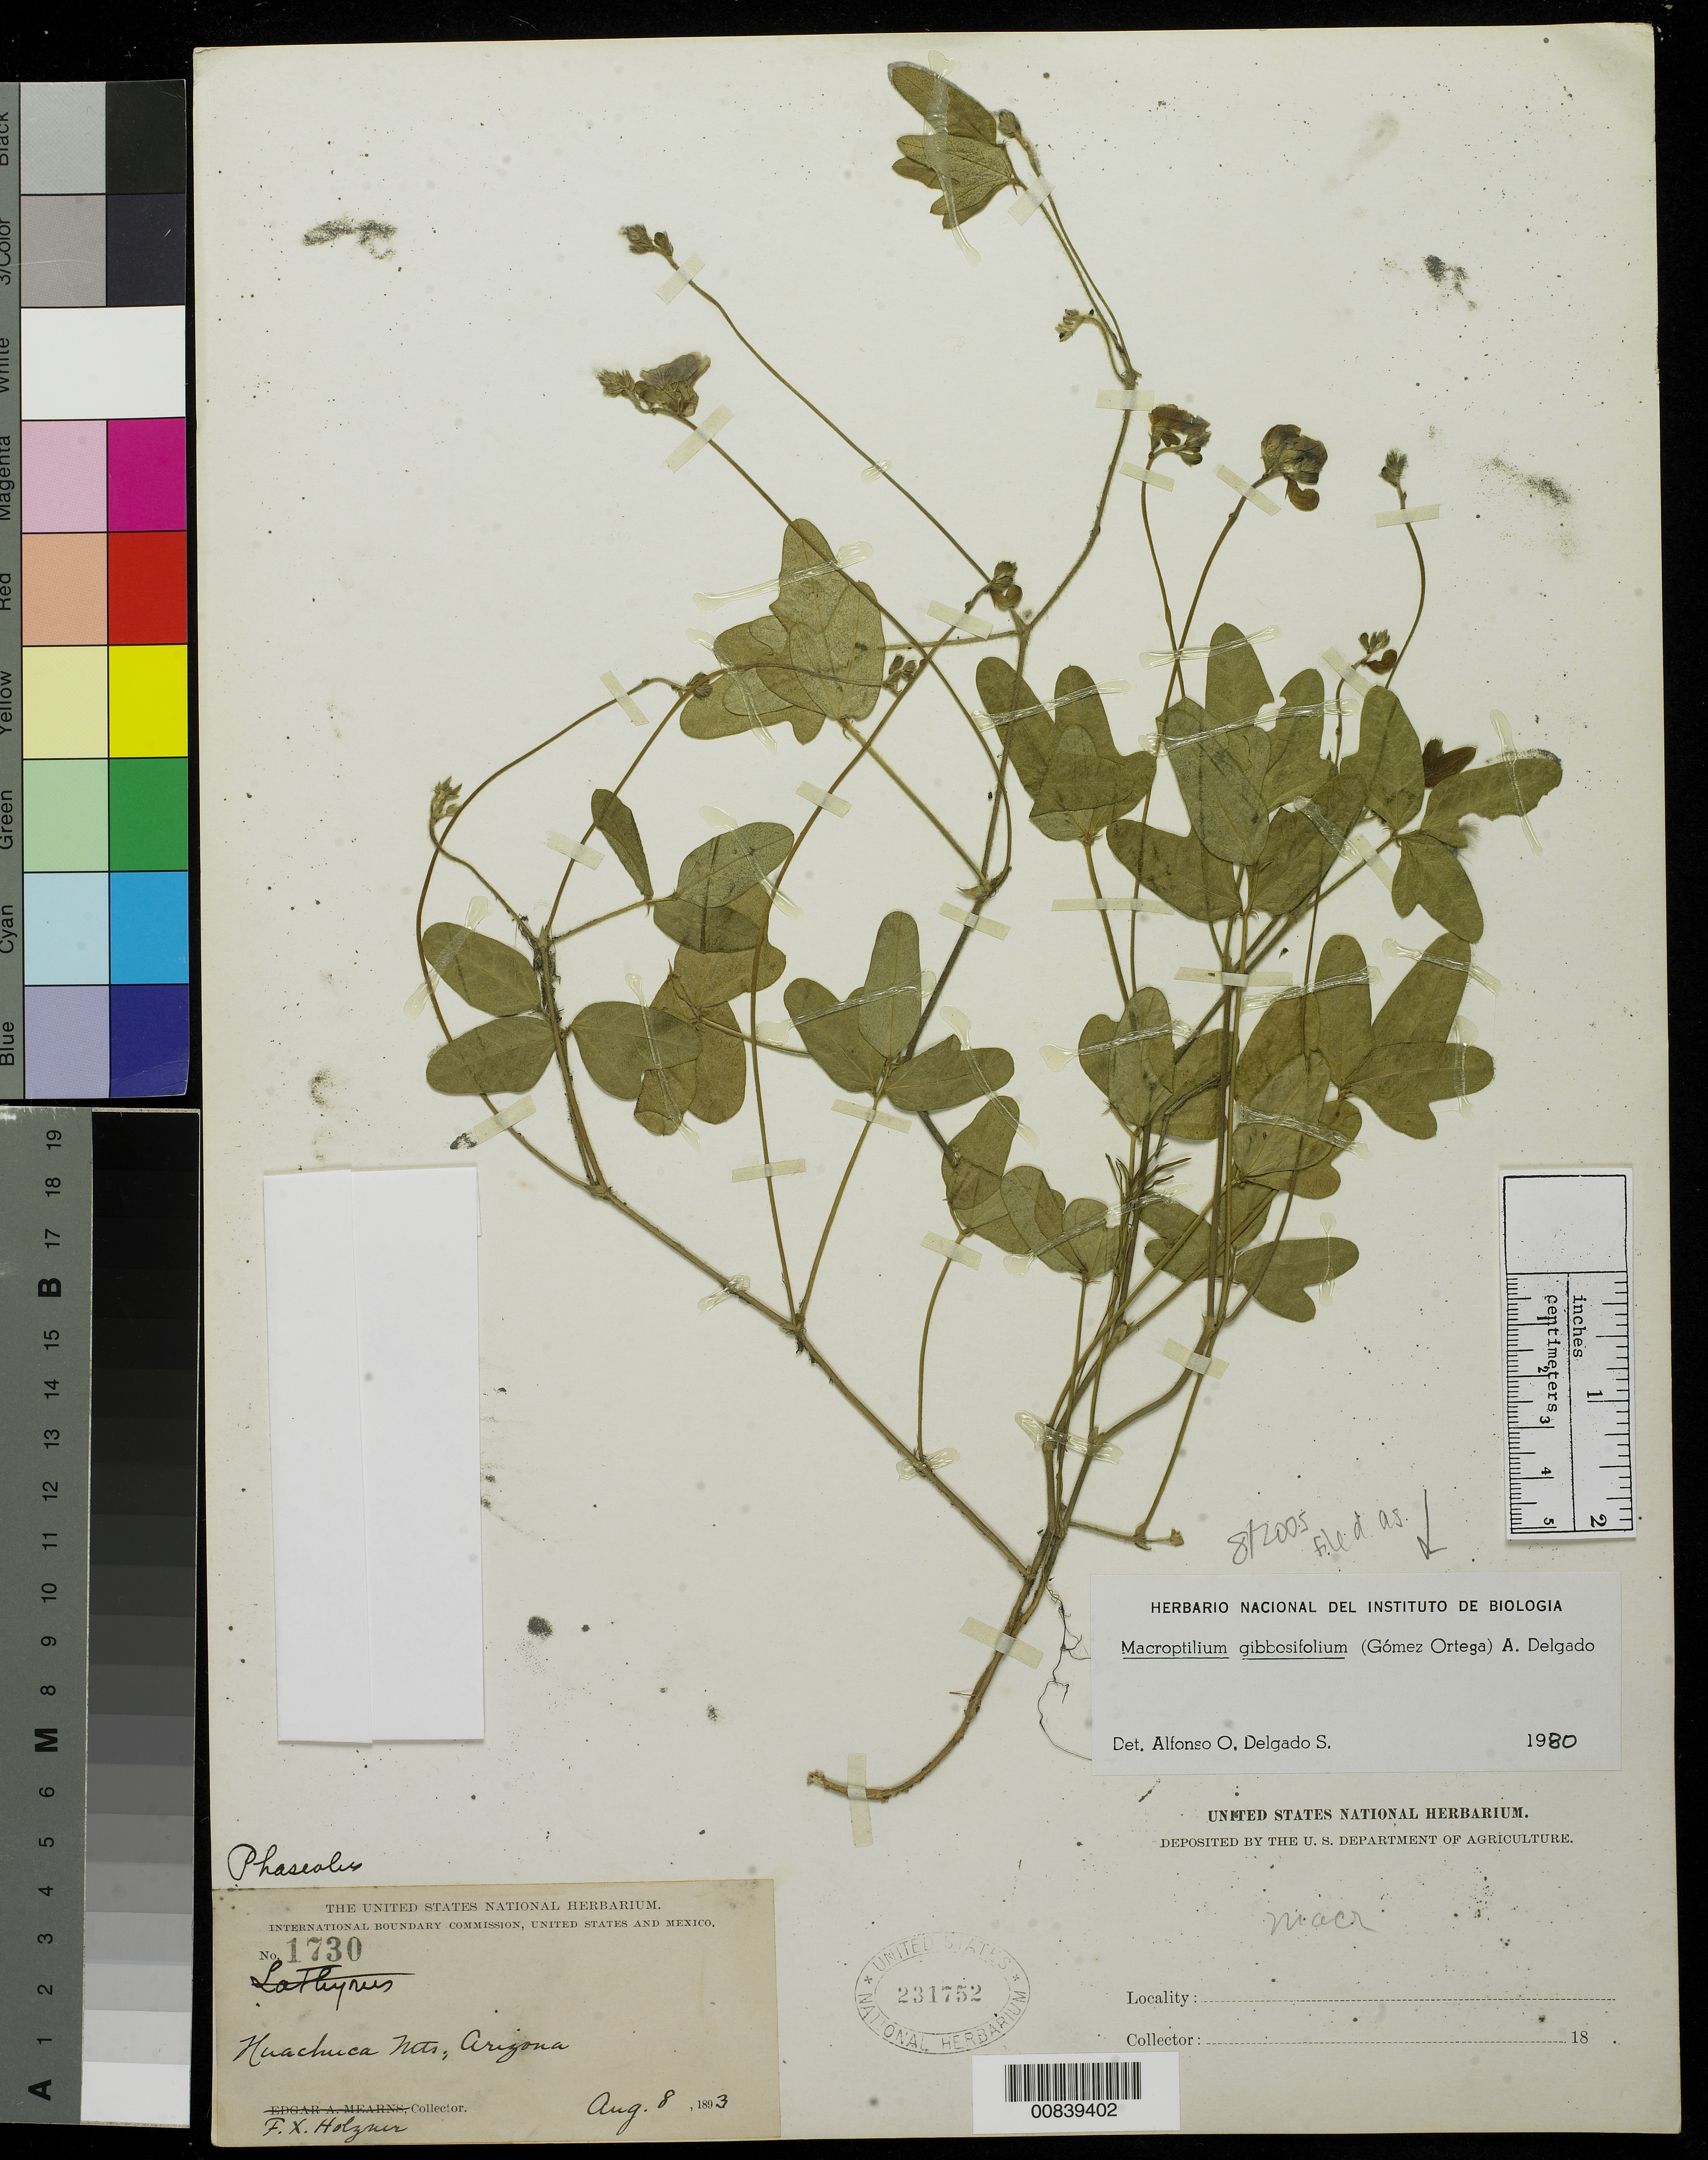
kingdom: Plantae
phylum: Tracheophyta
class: Magnoliopsida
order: Fabales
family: Fabaceae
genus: Macroptilium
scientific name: Macroptilium gibbosifolium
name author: (Ortega) A. Delgado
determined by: Delgado S., A. O.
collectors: F. X. Holzner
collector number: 1730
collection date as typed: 08 Aug 1893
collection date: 1893-08-08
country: United States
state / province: Arizona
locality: Huachuca Mts.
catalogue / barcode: US 231752